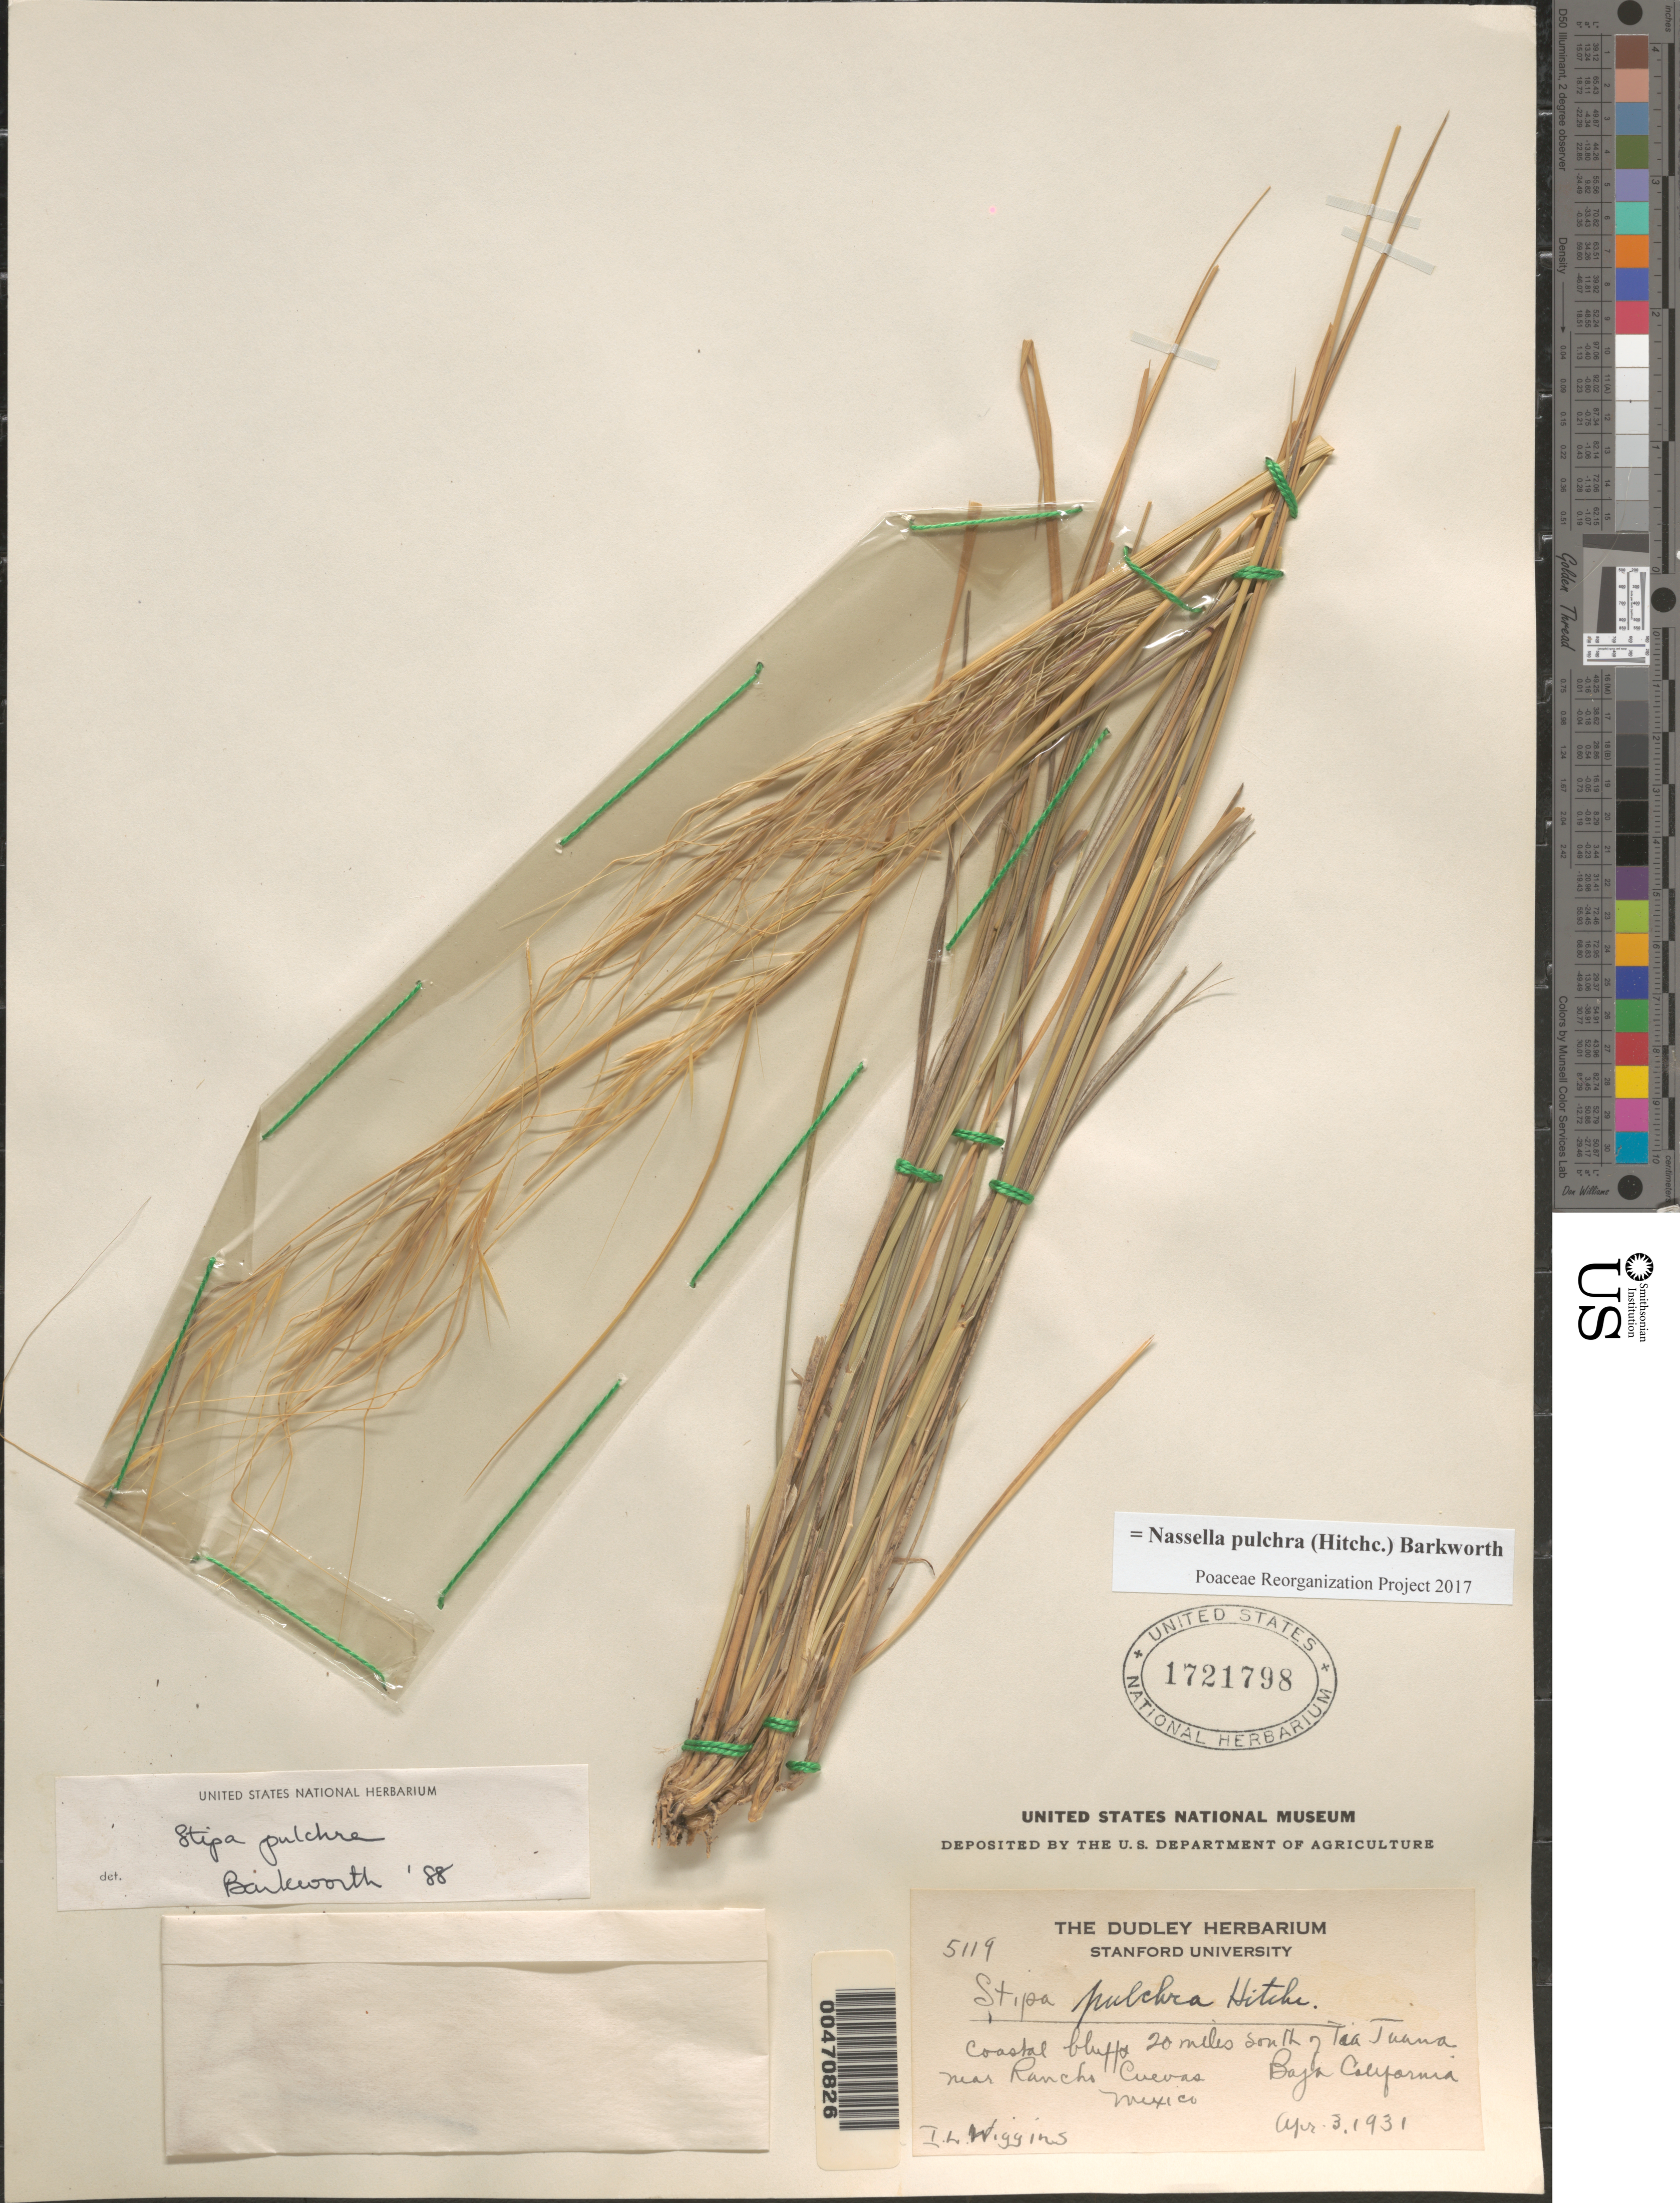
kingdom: Plantae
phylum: Tracheophyta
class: Liliopsida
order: Poales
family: Poaceae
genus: Nassella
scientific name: Nassella pulchra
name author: (Hitchc.) Barkworth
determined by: Poaceae Reorganization Project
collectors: I. L. Wiggins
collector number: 5119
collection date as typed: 3 Apr 1931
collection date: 1931-04-03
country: Mexico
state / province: Baja California Norte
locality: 20 mi S of Tiajuana near Rancho Cuevas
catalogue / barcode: US 1721798